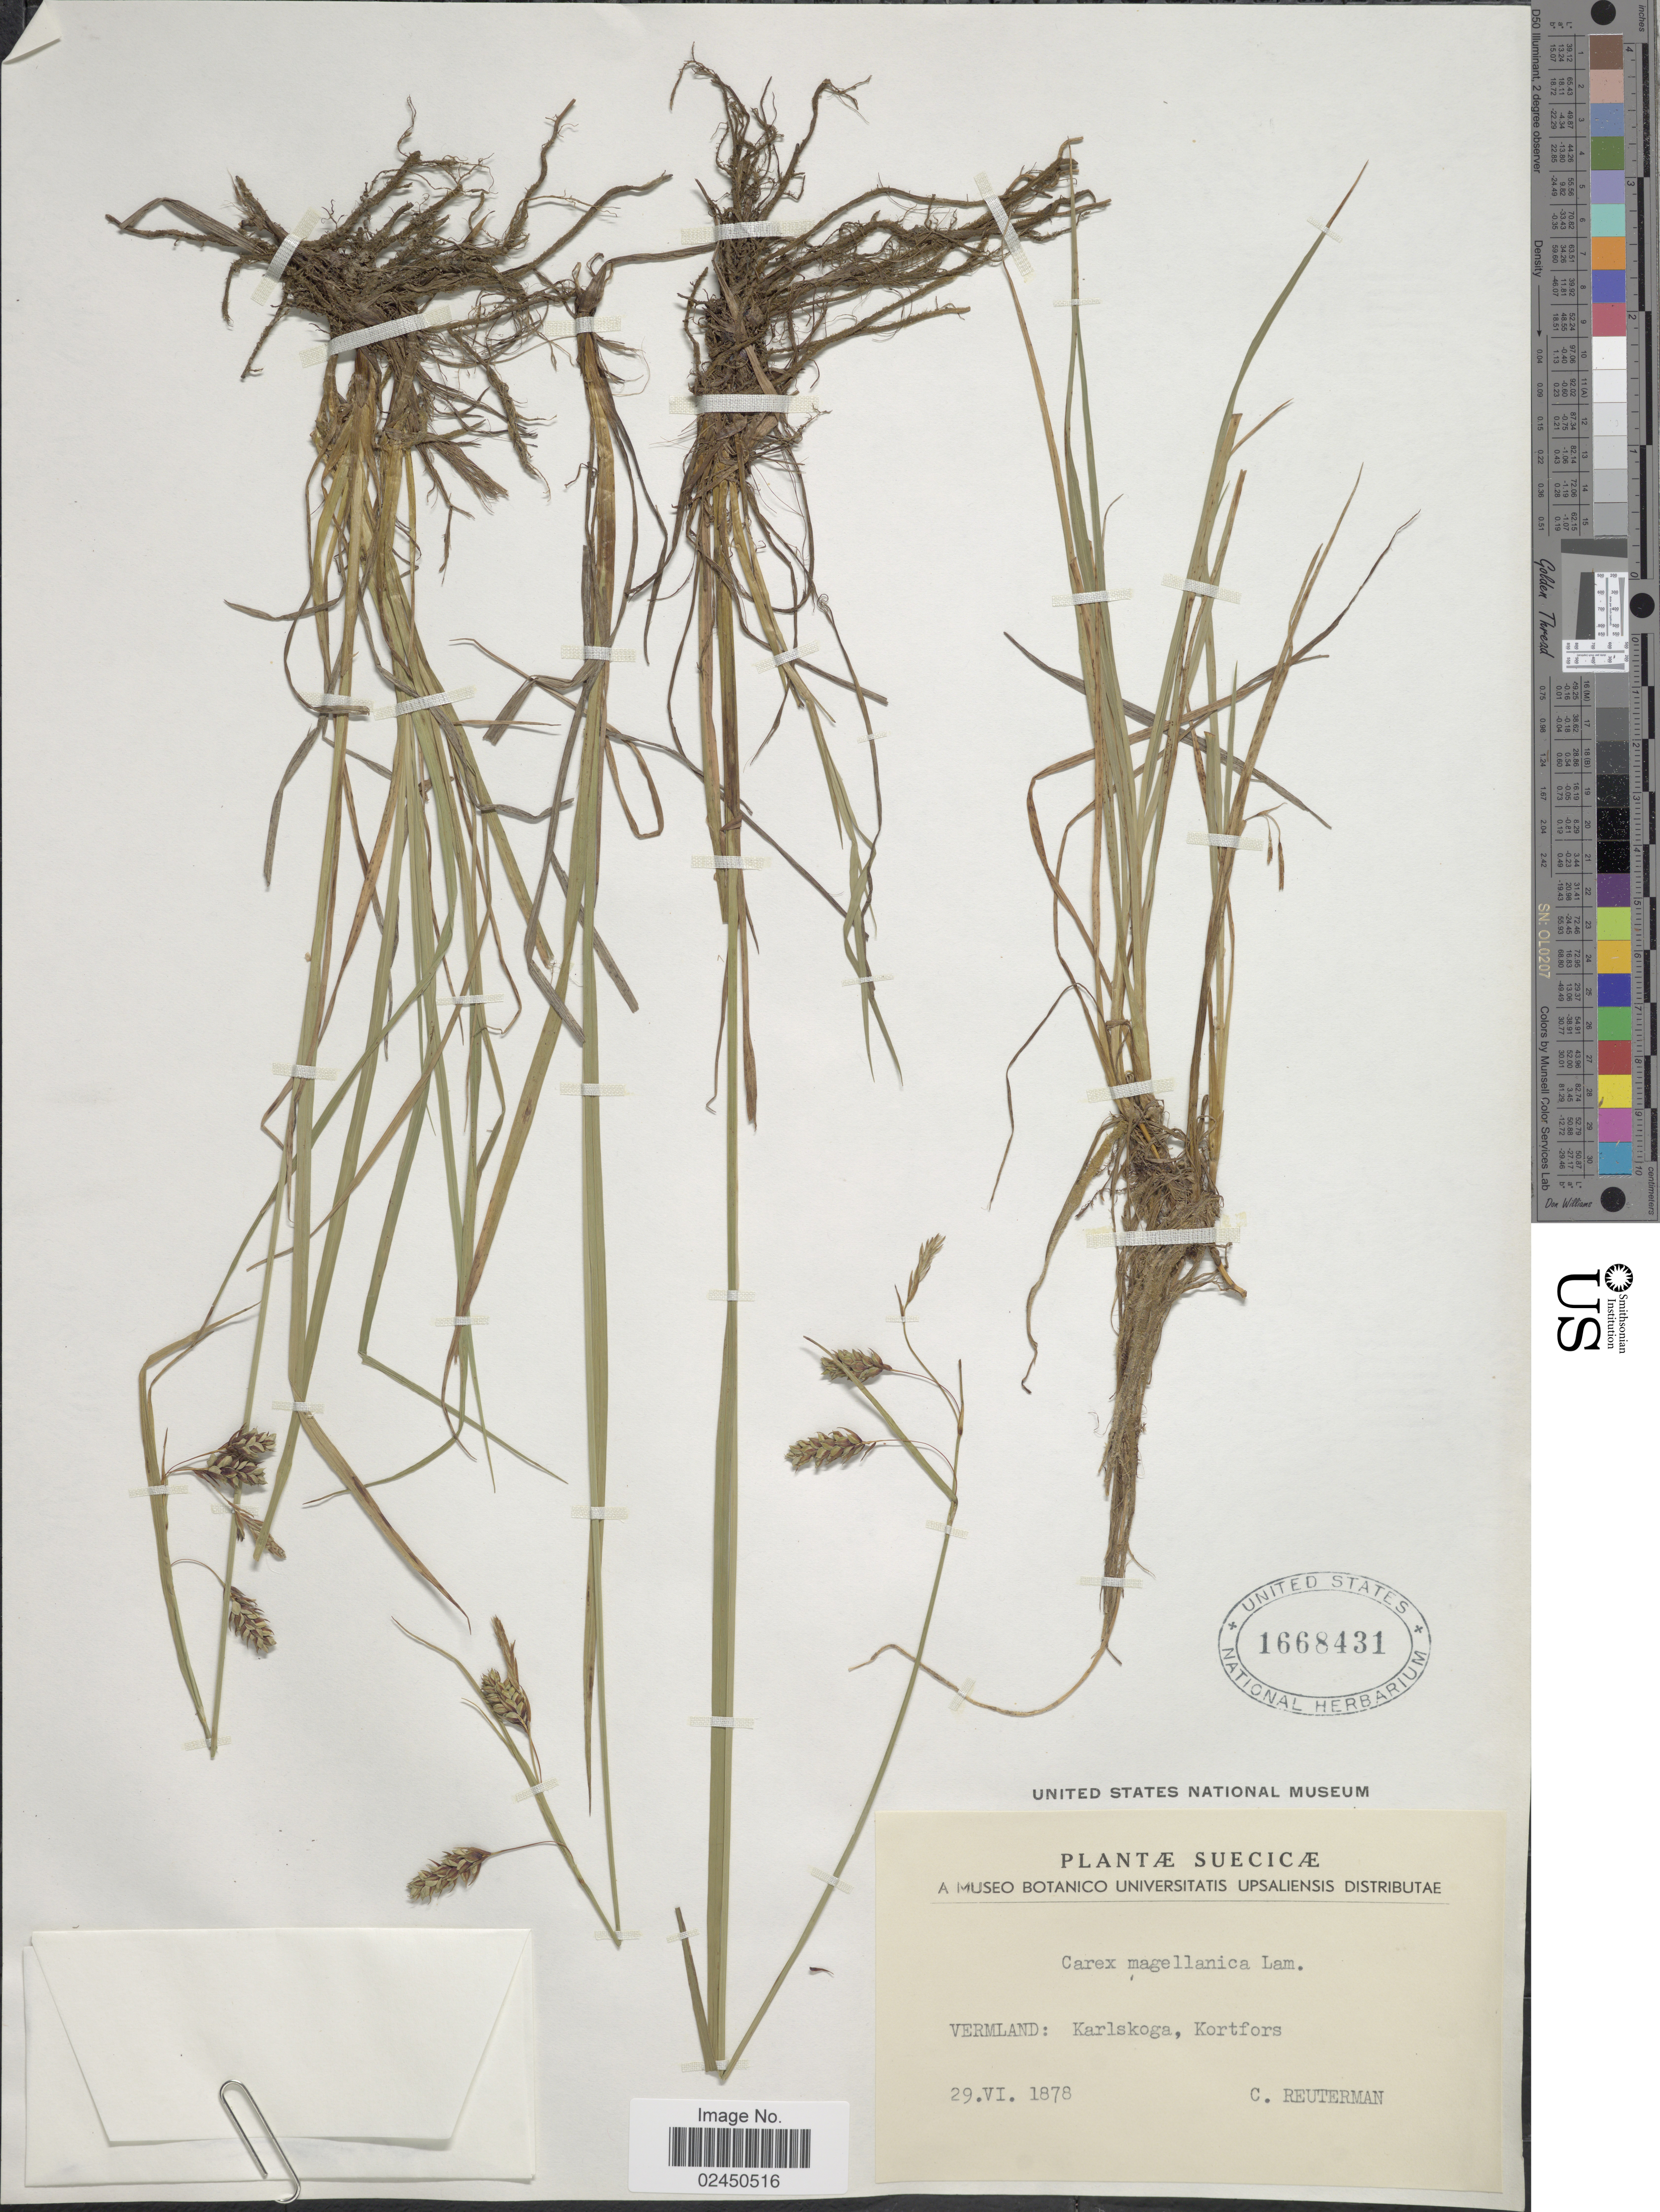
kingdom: Plantae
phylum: Tracheophyta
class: Liliopsida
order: Poales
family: Cyperaceae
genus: Carex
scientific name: Carex magellanica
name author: Lam.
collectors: G. Reuterman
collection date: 1878-06-29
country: Sweden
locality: Suecicae. Vermland: Karlskoga, Kortfors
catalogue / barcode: US 1668431